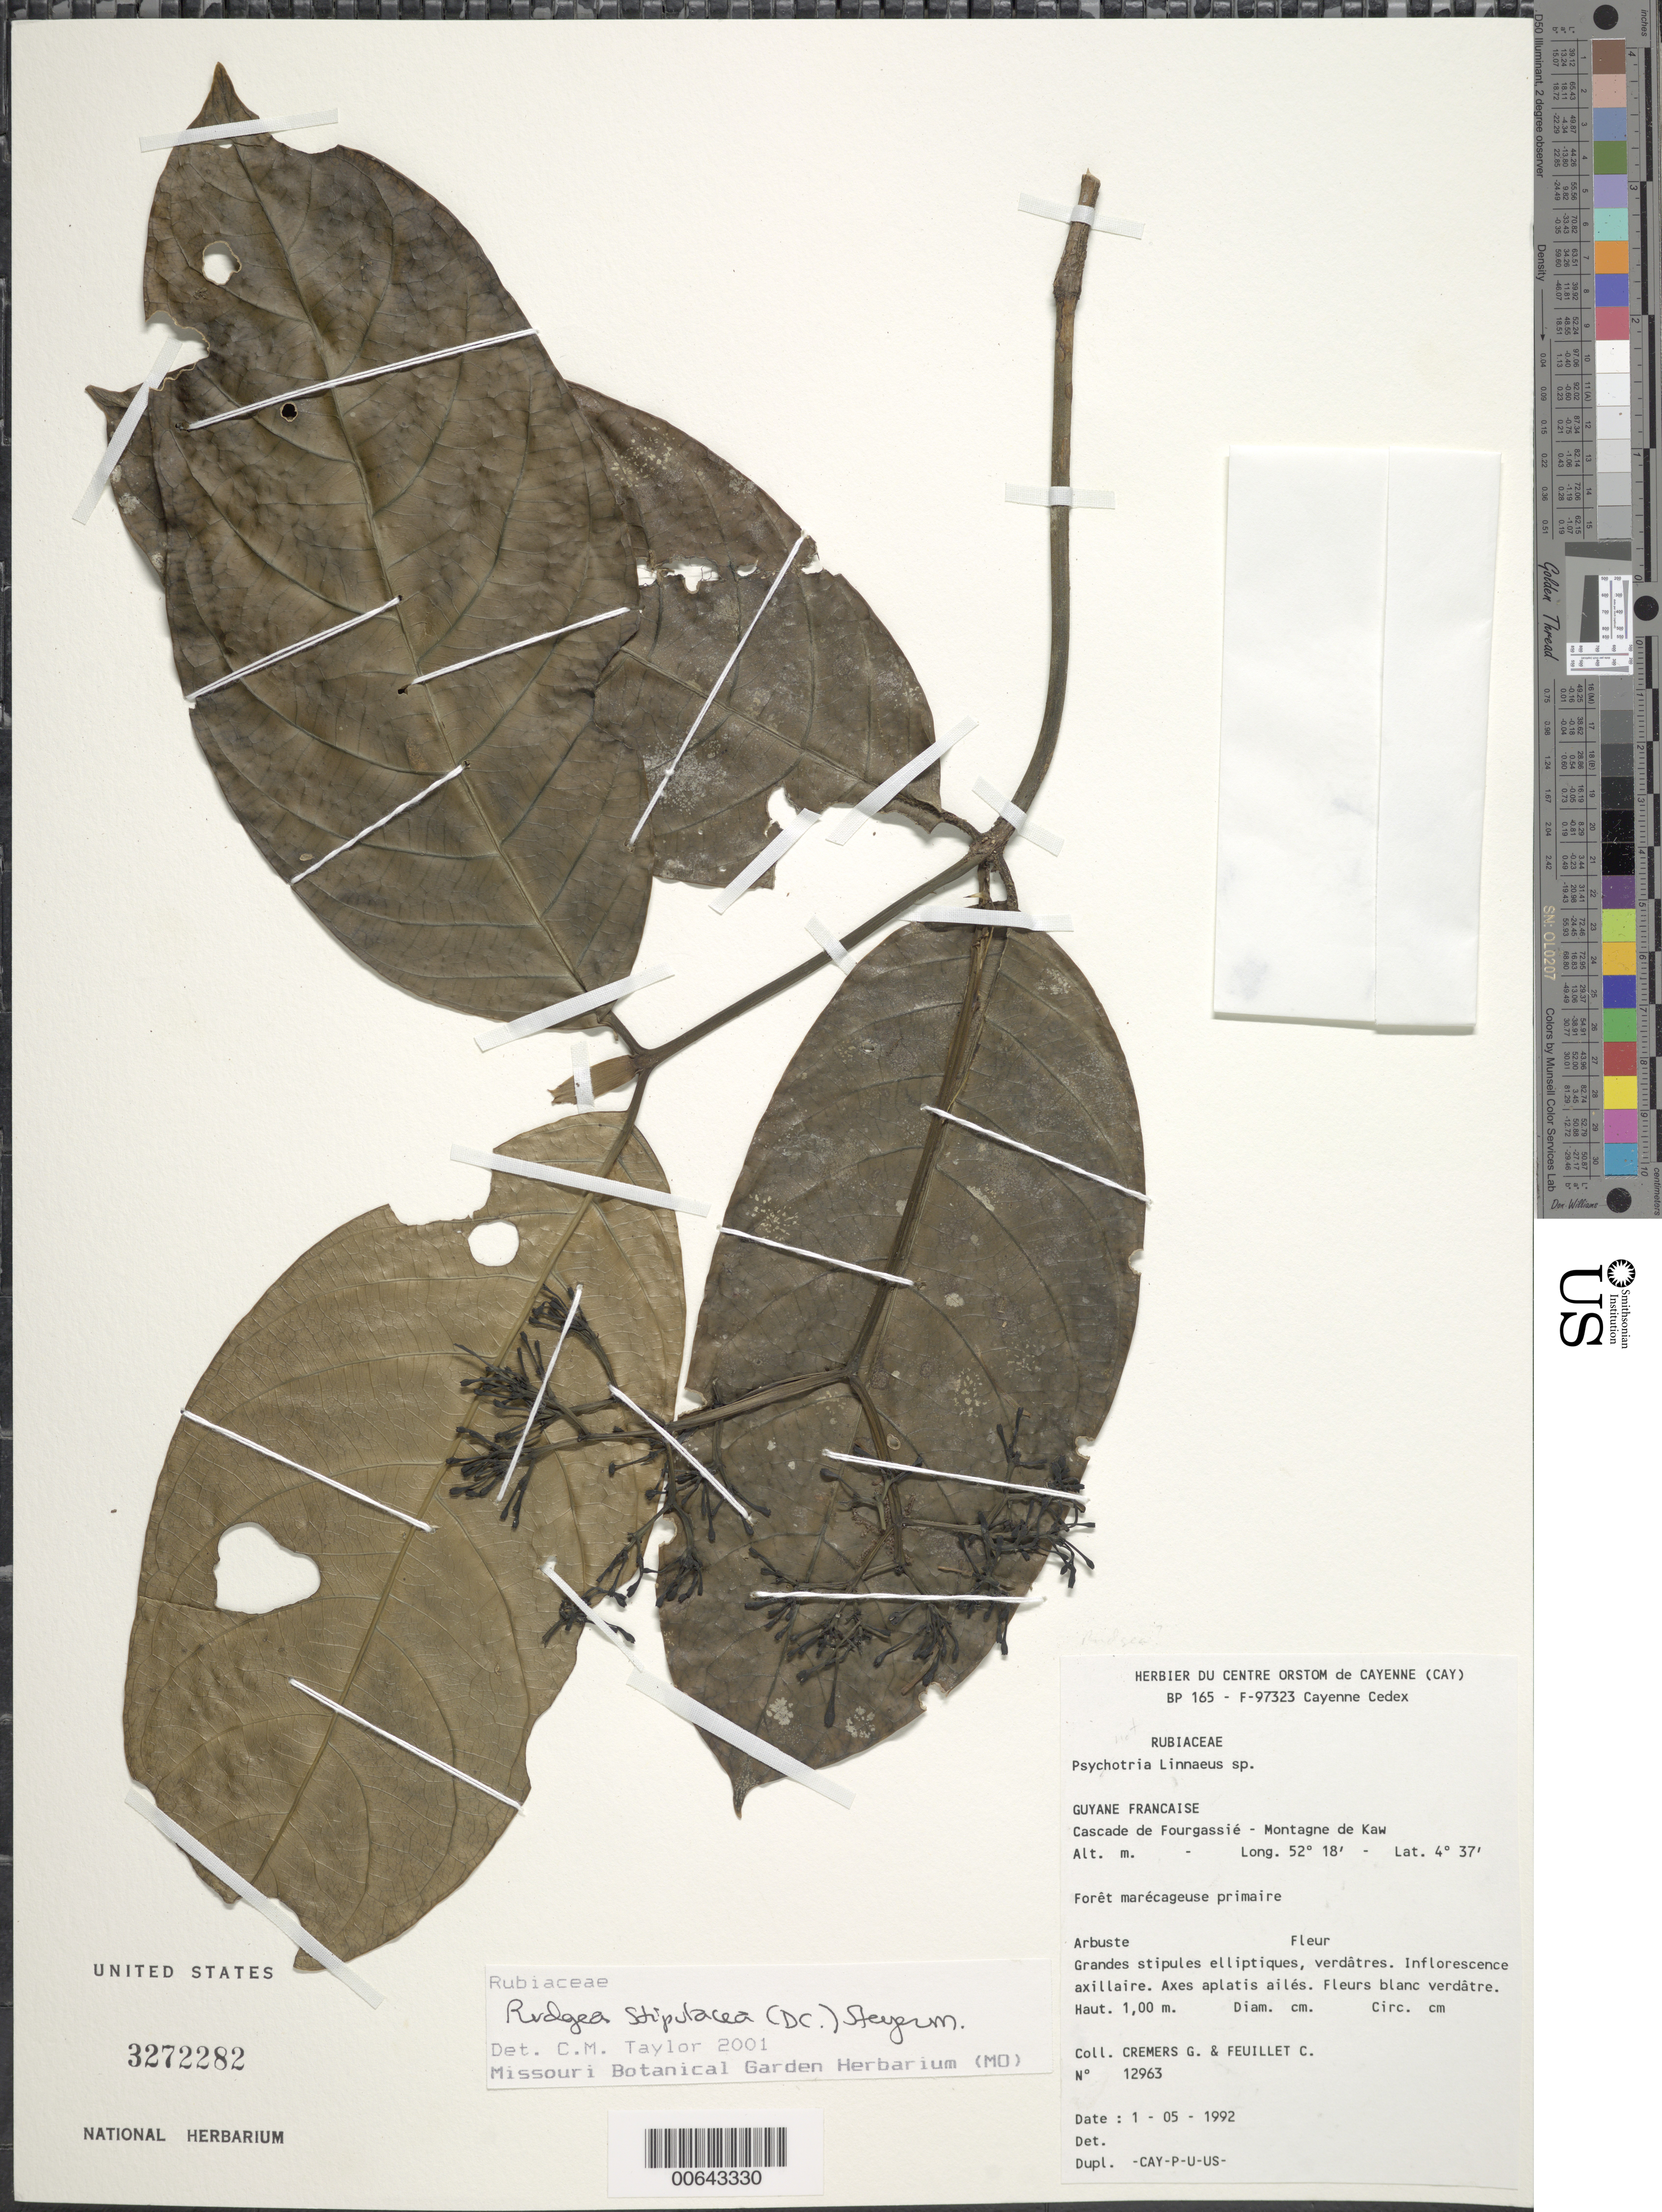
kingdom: Plantae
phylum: Tracheophyta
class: Magnoliopsida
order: Gentianales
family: Rubiaceae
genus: Rudgea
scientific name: Rudgea stipulacea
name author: (DC.) Steyerm.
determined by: Taylor, Charlotte M.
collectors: G. Cremers & C. Feuillet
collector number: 12963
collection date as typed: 1-May-92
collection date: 1992-05-01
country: French Guiana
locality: Cascade de Fourgassié, Montagne de Kaw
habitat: Forêt marécageuse primarie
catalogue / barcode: US 3272282